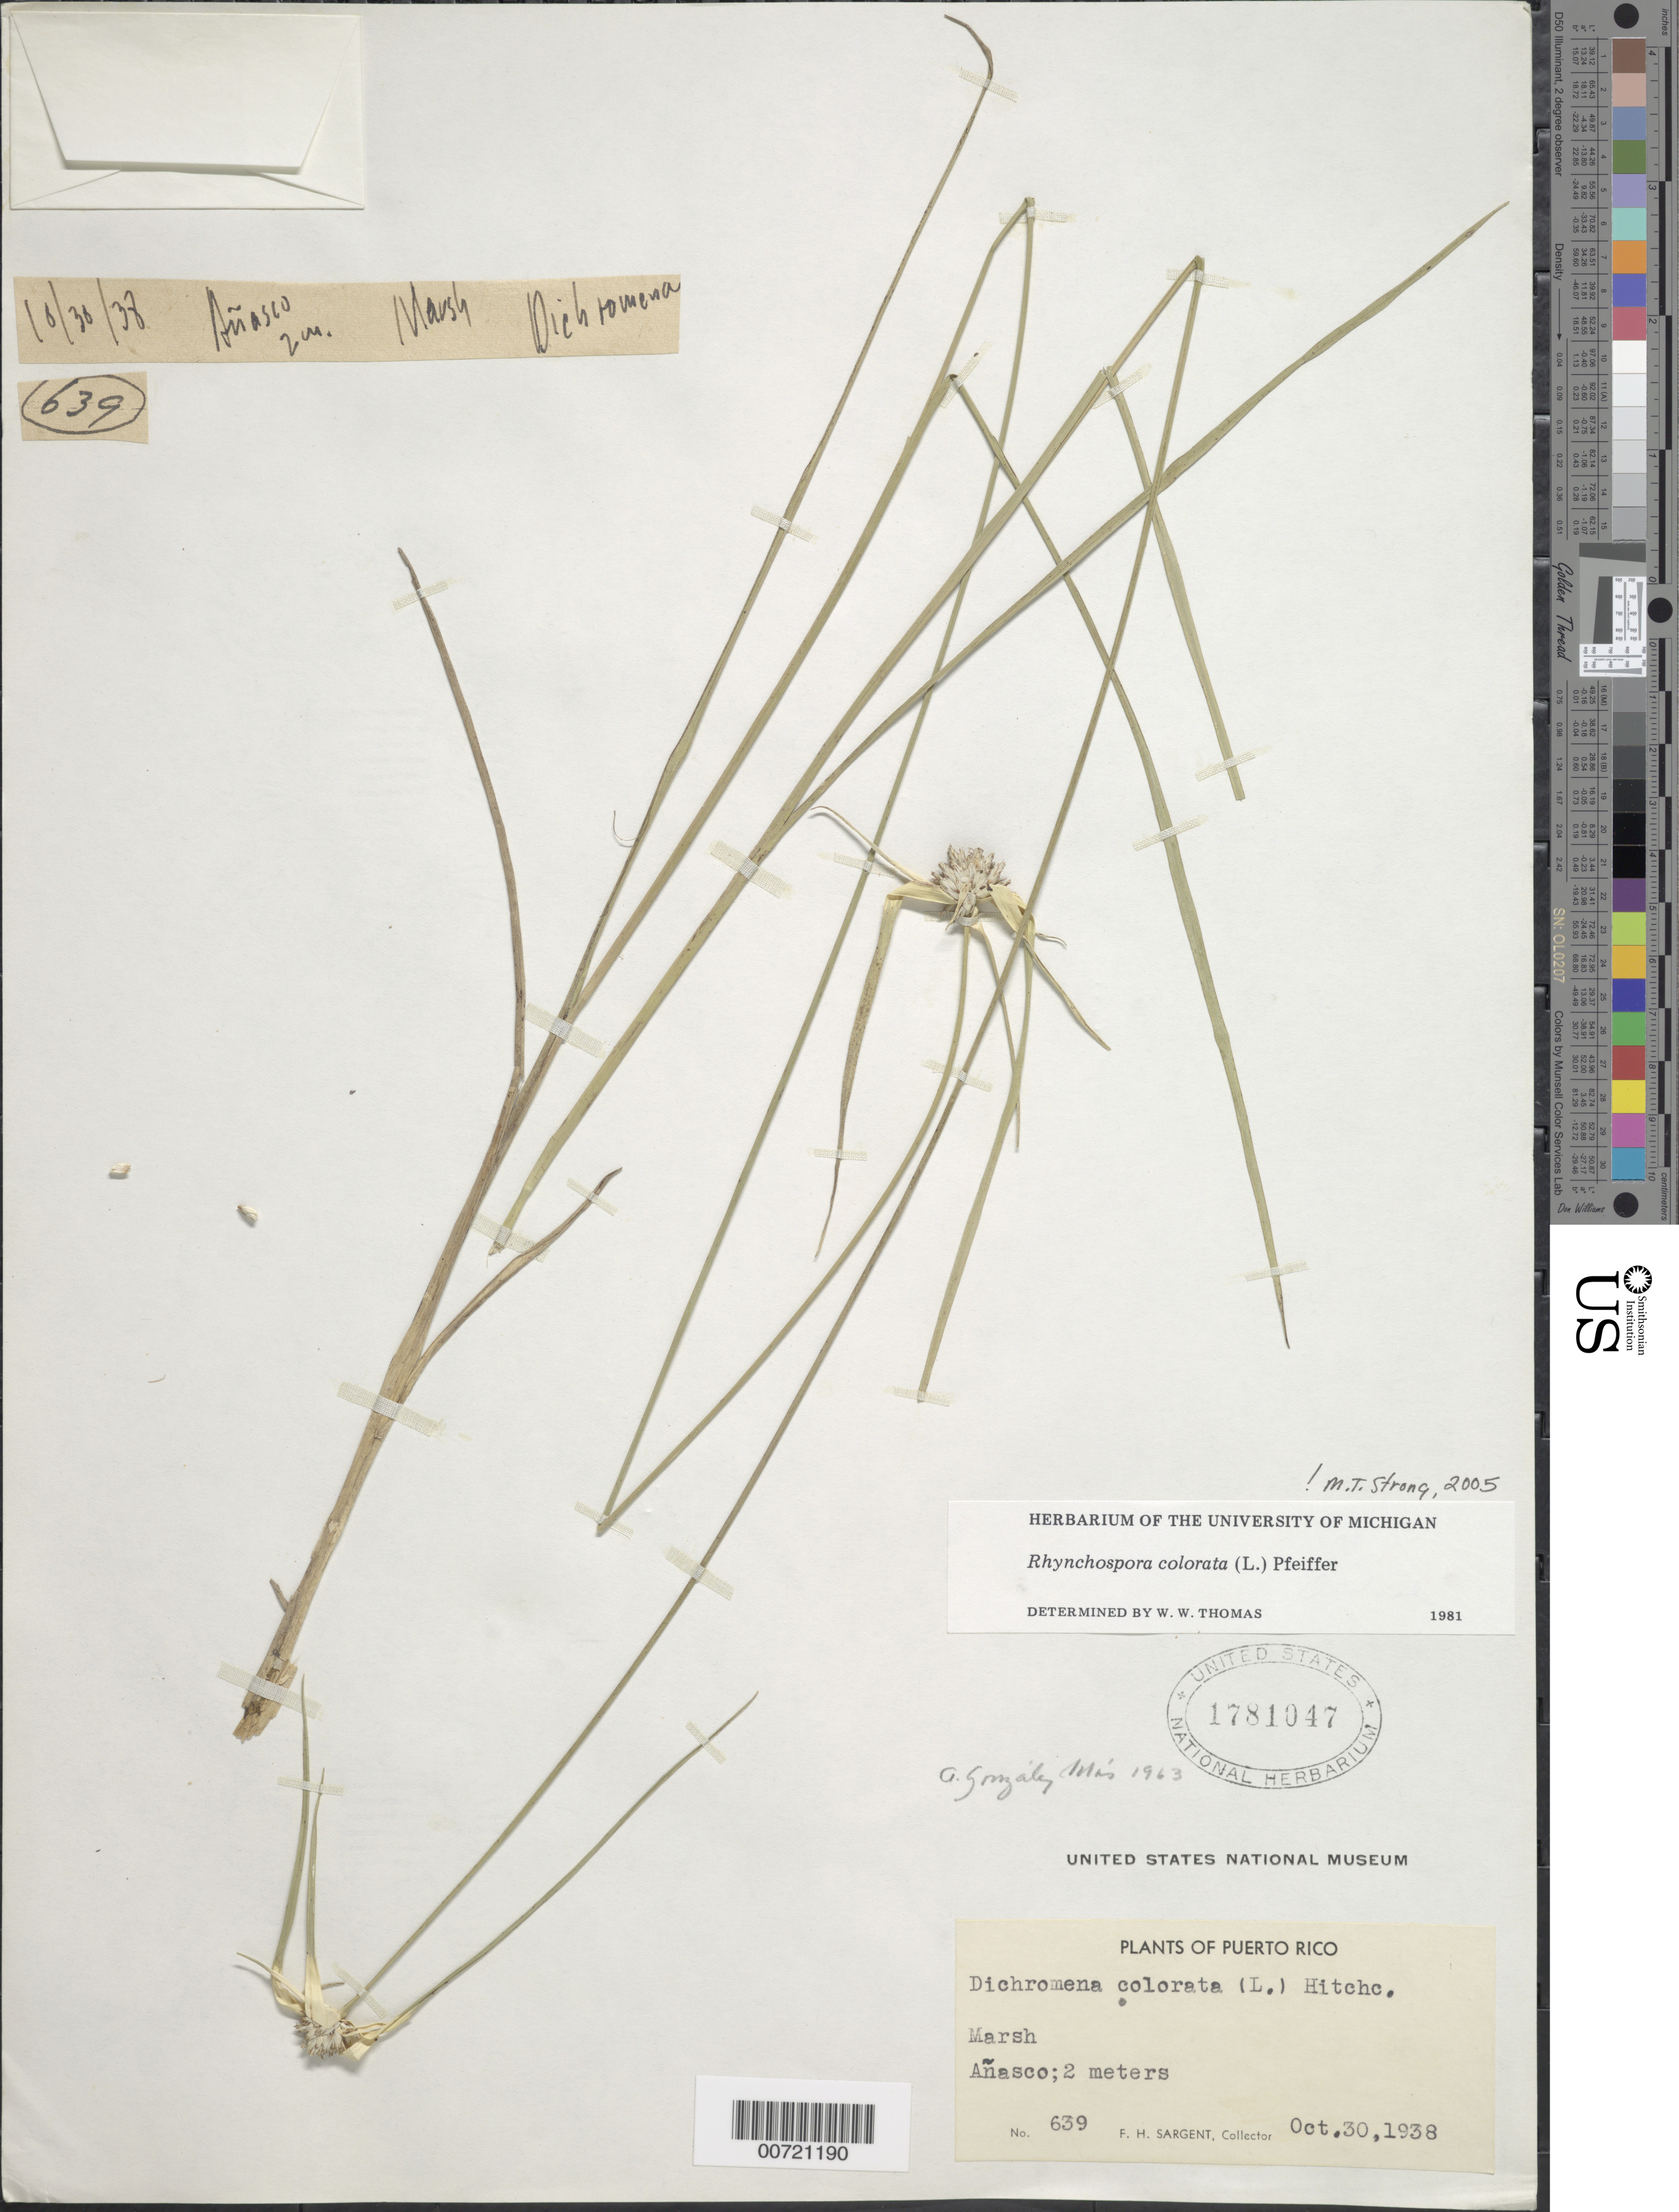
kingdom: Plantae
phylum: Tracheophyta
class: Liliopsida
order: Poales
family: Cyperaceae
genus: Rhynchospora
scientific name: Rhynchospora colorata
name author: (L.) H. Pfeiff.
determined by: Thomas, W. W.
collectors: F. H. Sargent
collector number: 639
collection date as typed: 30 Oct 1938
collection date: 1938-10-30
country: Puerto Rico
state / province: Añasco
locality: Añasco.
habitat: Marsh.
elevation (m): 2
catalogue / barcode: US 1781047